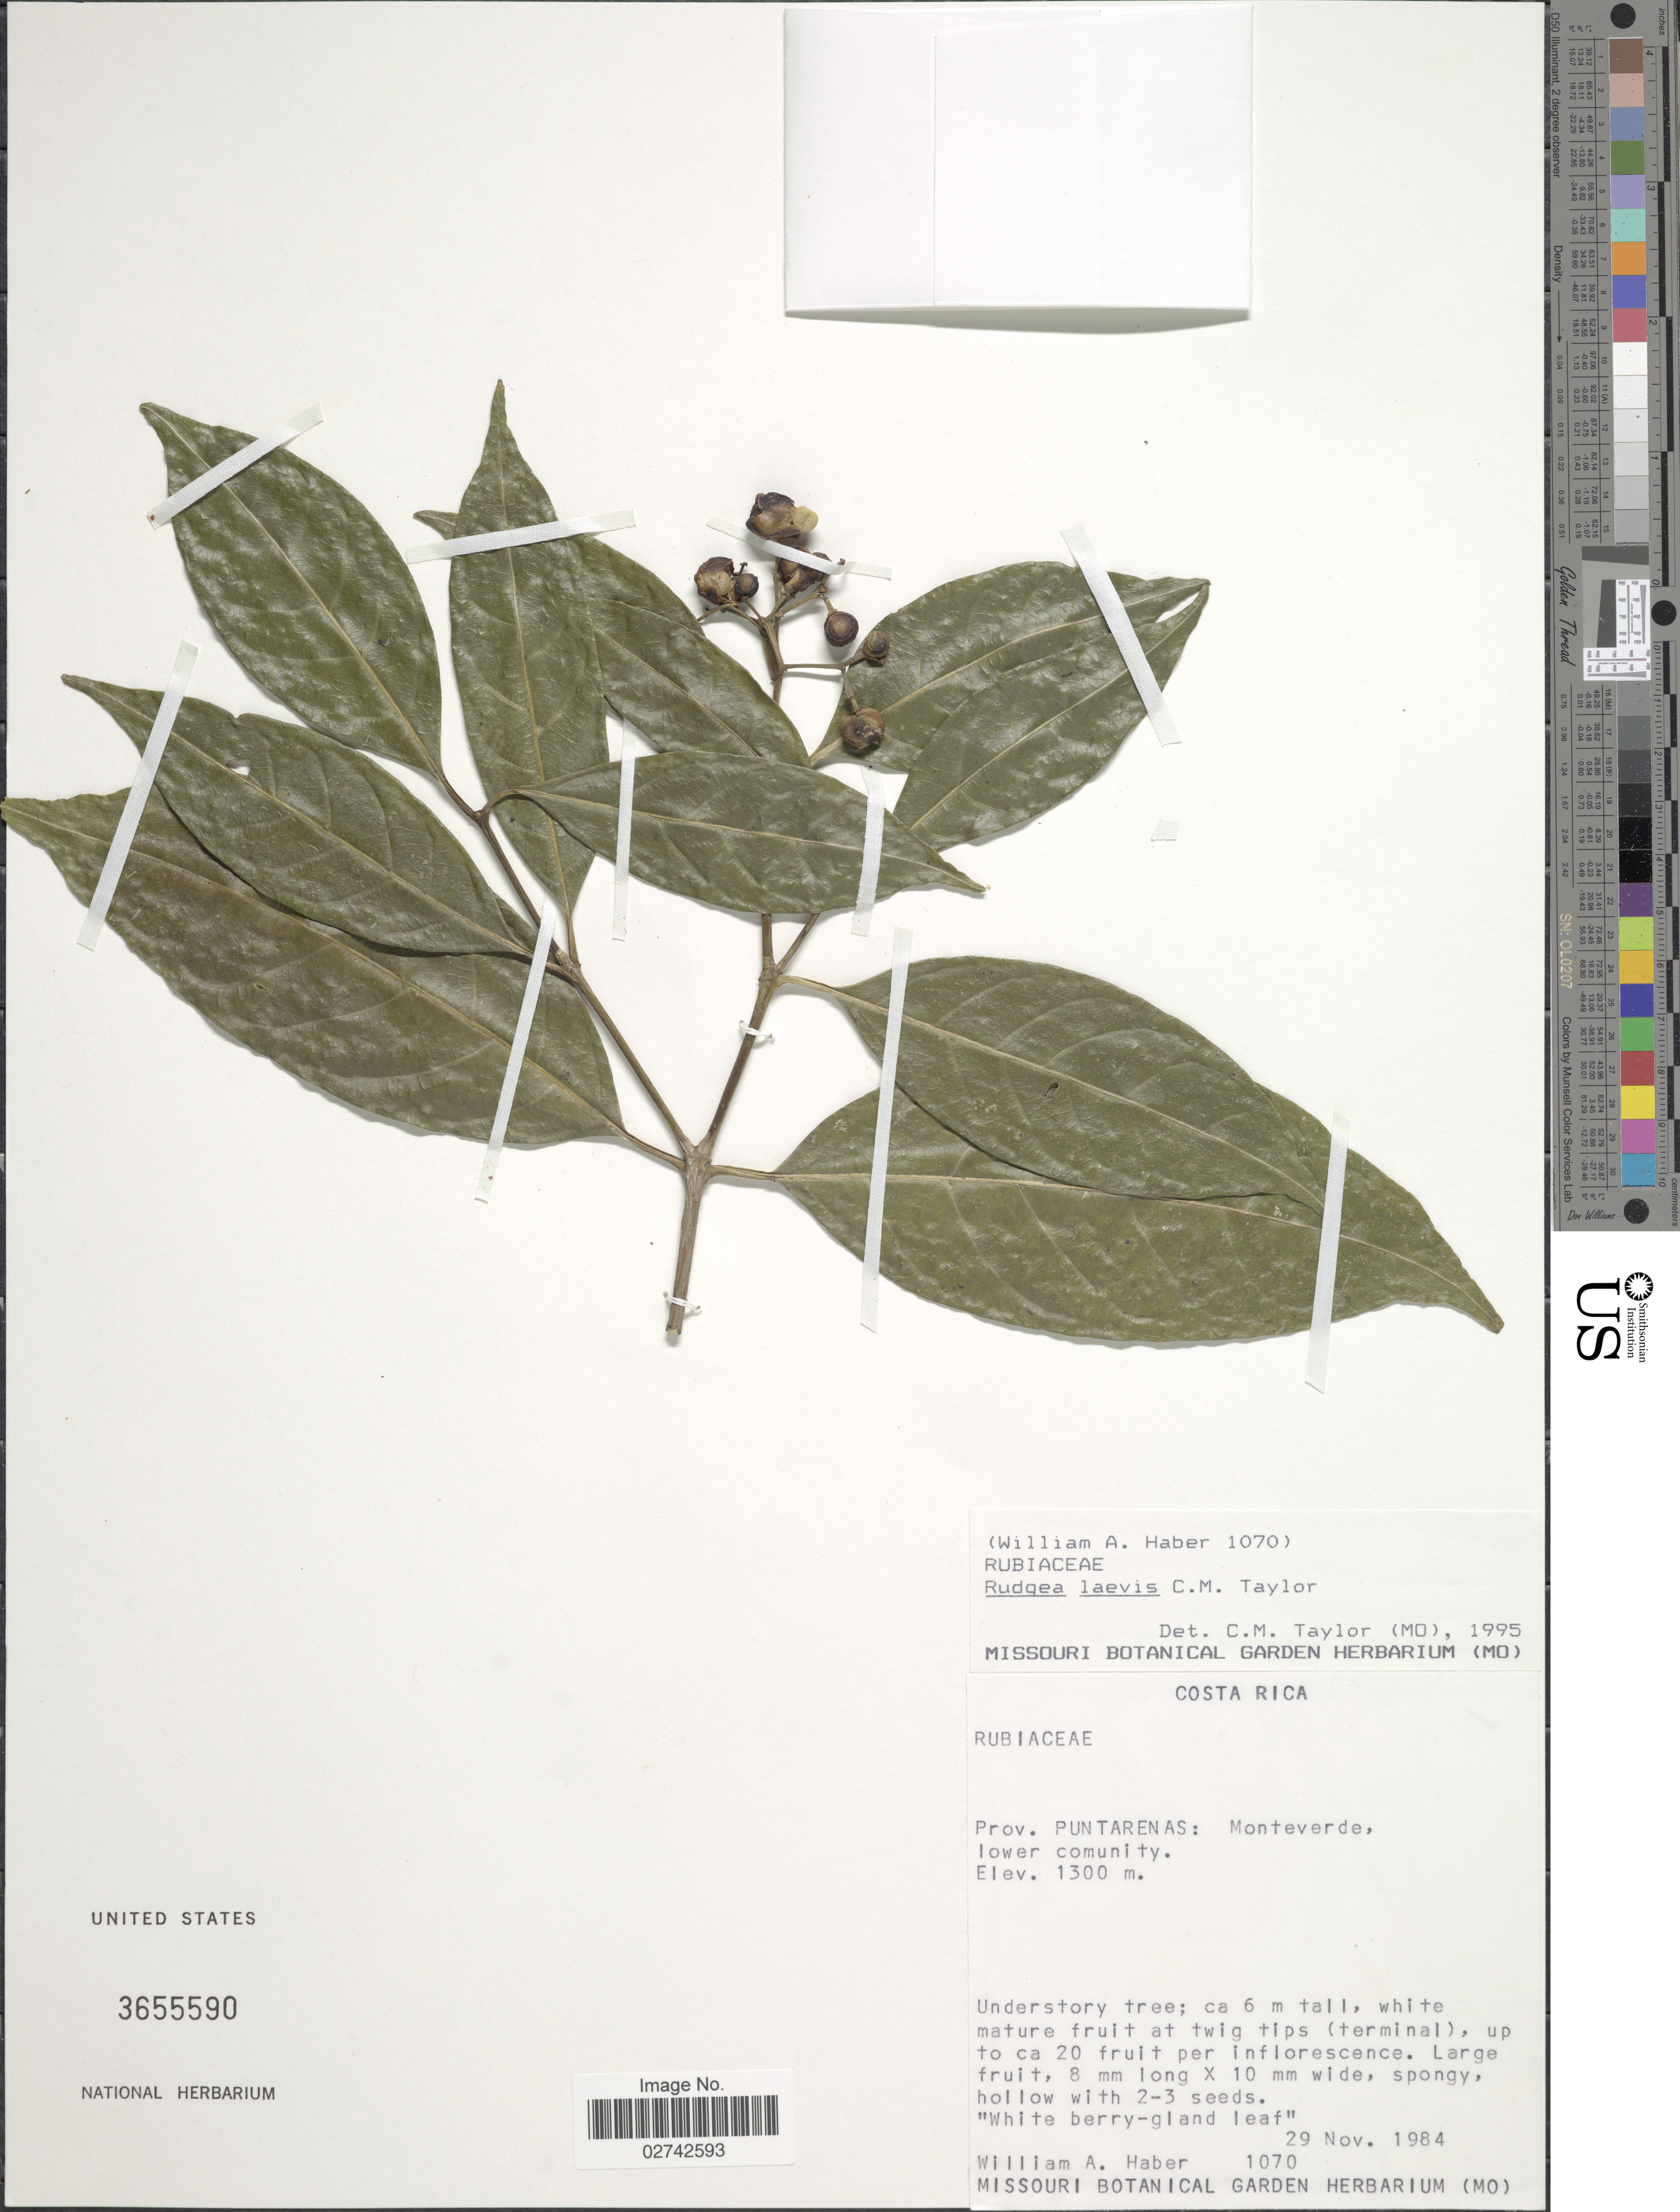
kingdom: Plantae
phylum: Tracheophyta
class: Magnoliopsida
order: Gentianales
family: Rubiaceae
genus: Rudgea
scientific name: Rudgea laevis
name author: C.M. Taylor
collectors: W. A. Haber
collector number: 1070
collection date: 1984-11-29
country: Costa Rica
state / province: Puntarenas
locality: Prov. Puntarenas: Monteverde, lower comunity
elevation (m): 1300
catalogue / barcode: US 3655590